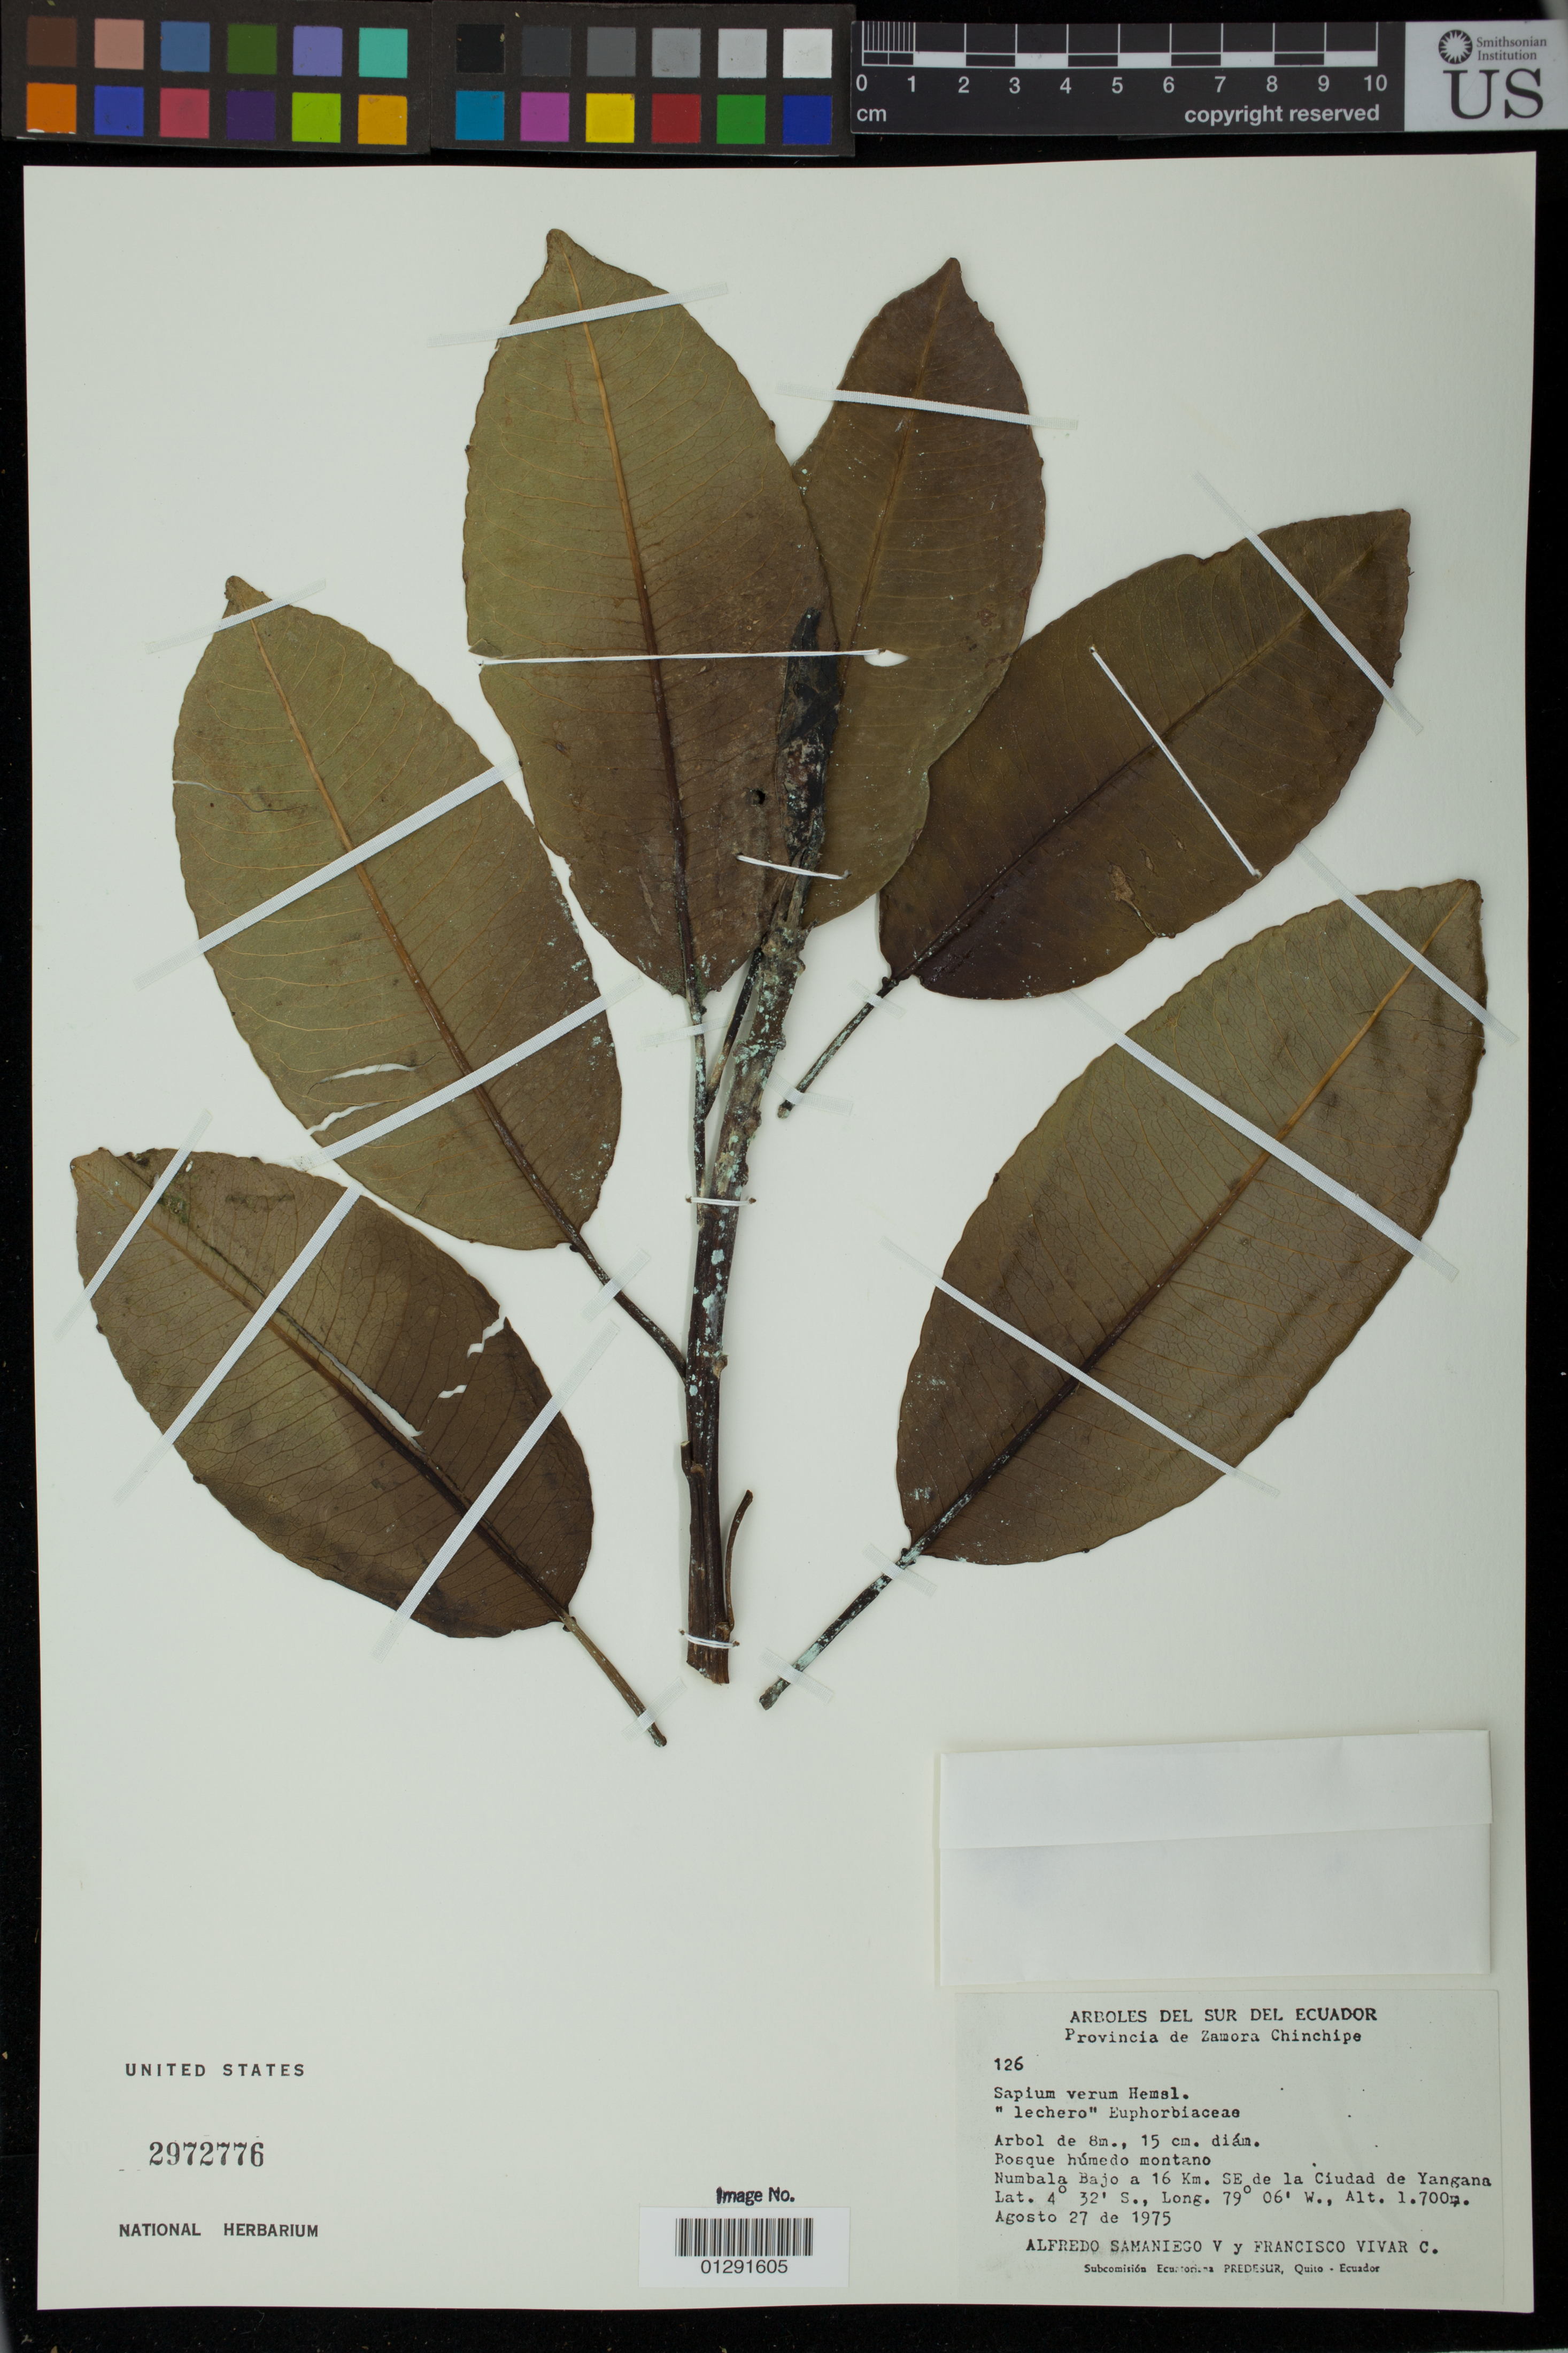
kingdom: Plantae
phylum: Tracheophyta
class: Magnoliopsida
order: Malpighiales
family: Euphorbiaceae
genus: Sapium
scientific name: Sapium stylare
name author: Müll. Arg.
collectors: A. V. Samaniego & F. A. Vivar C.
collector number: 126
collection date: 1975-08-27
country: Ecuador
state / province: Zamora-Chinchipe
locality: Numbala Bajo a 16 Km. SE de la Ciudad de Yangana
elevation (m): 1700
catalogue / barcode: US 2972776